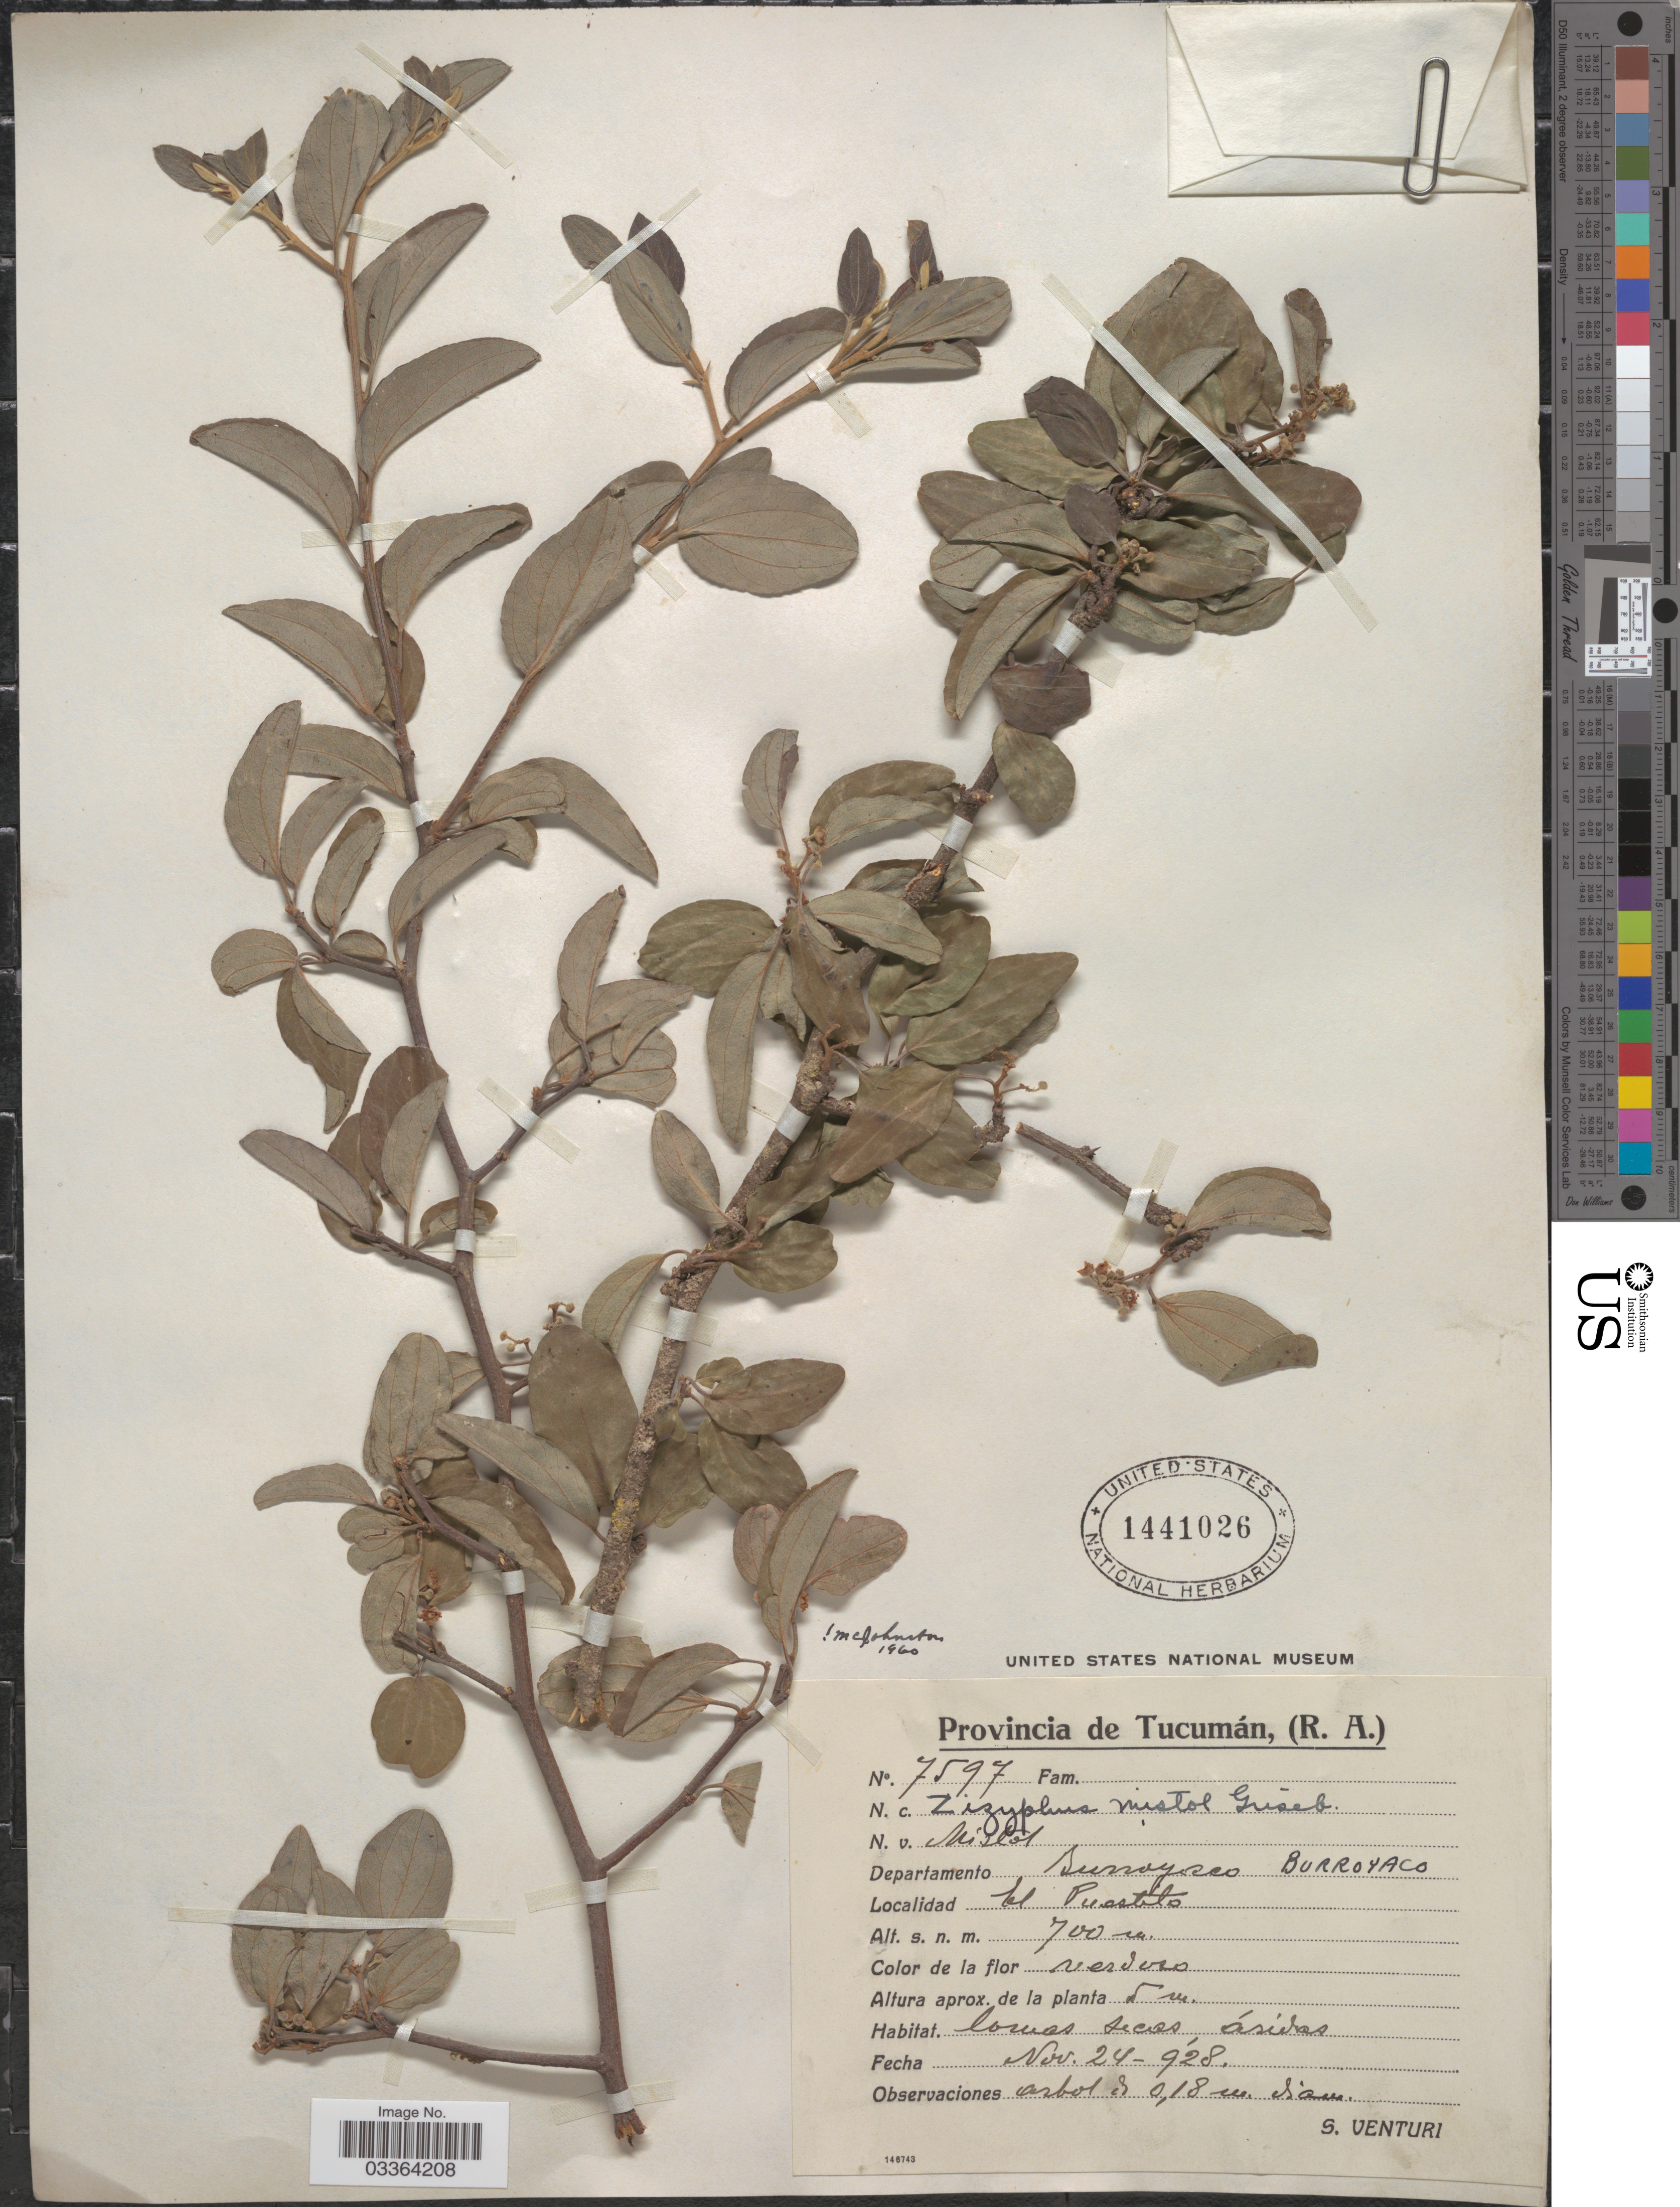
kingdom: Plantae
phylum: Tracheophyta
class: Magnoliopsida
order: Rosales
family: Rhamnaceae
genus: Sarcomphalus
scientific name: Sarcomphalus mistol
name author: (Griseb.) Hauenschild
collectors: S. Venturi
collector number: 7597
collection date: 1928-11-24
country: Argentina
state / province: Tucuman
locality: Departamento Burroyaco, El Puestito.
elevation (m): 700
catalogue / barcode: US 1441026